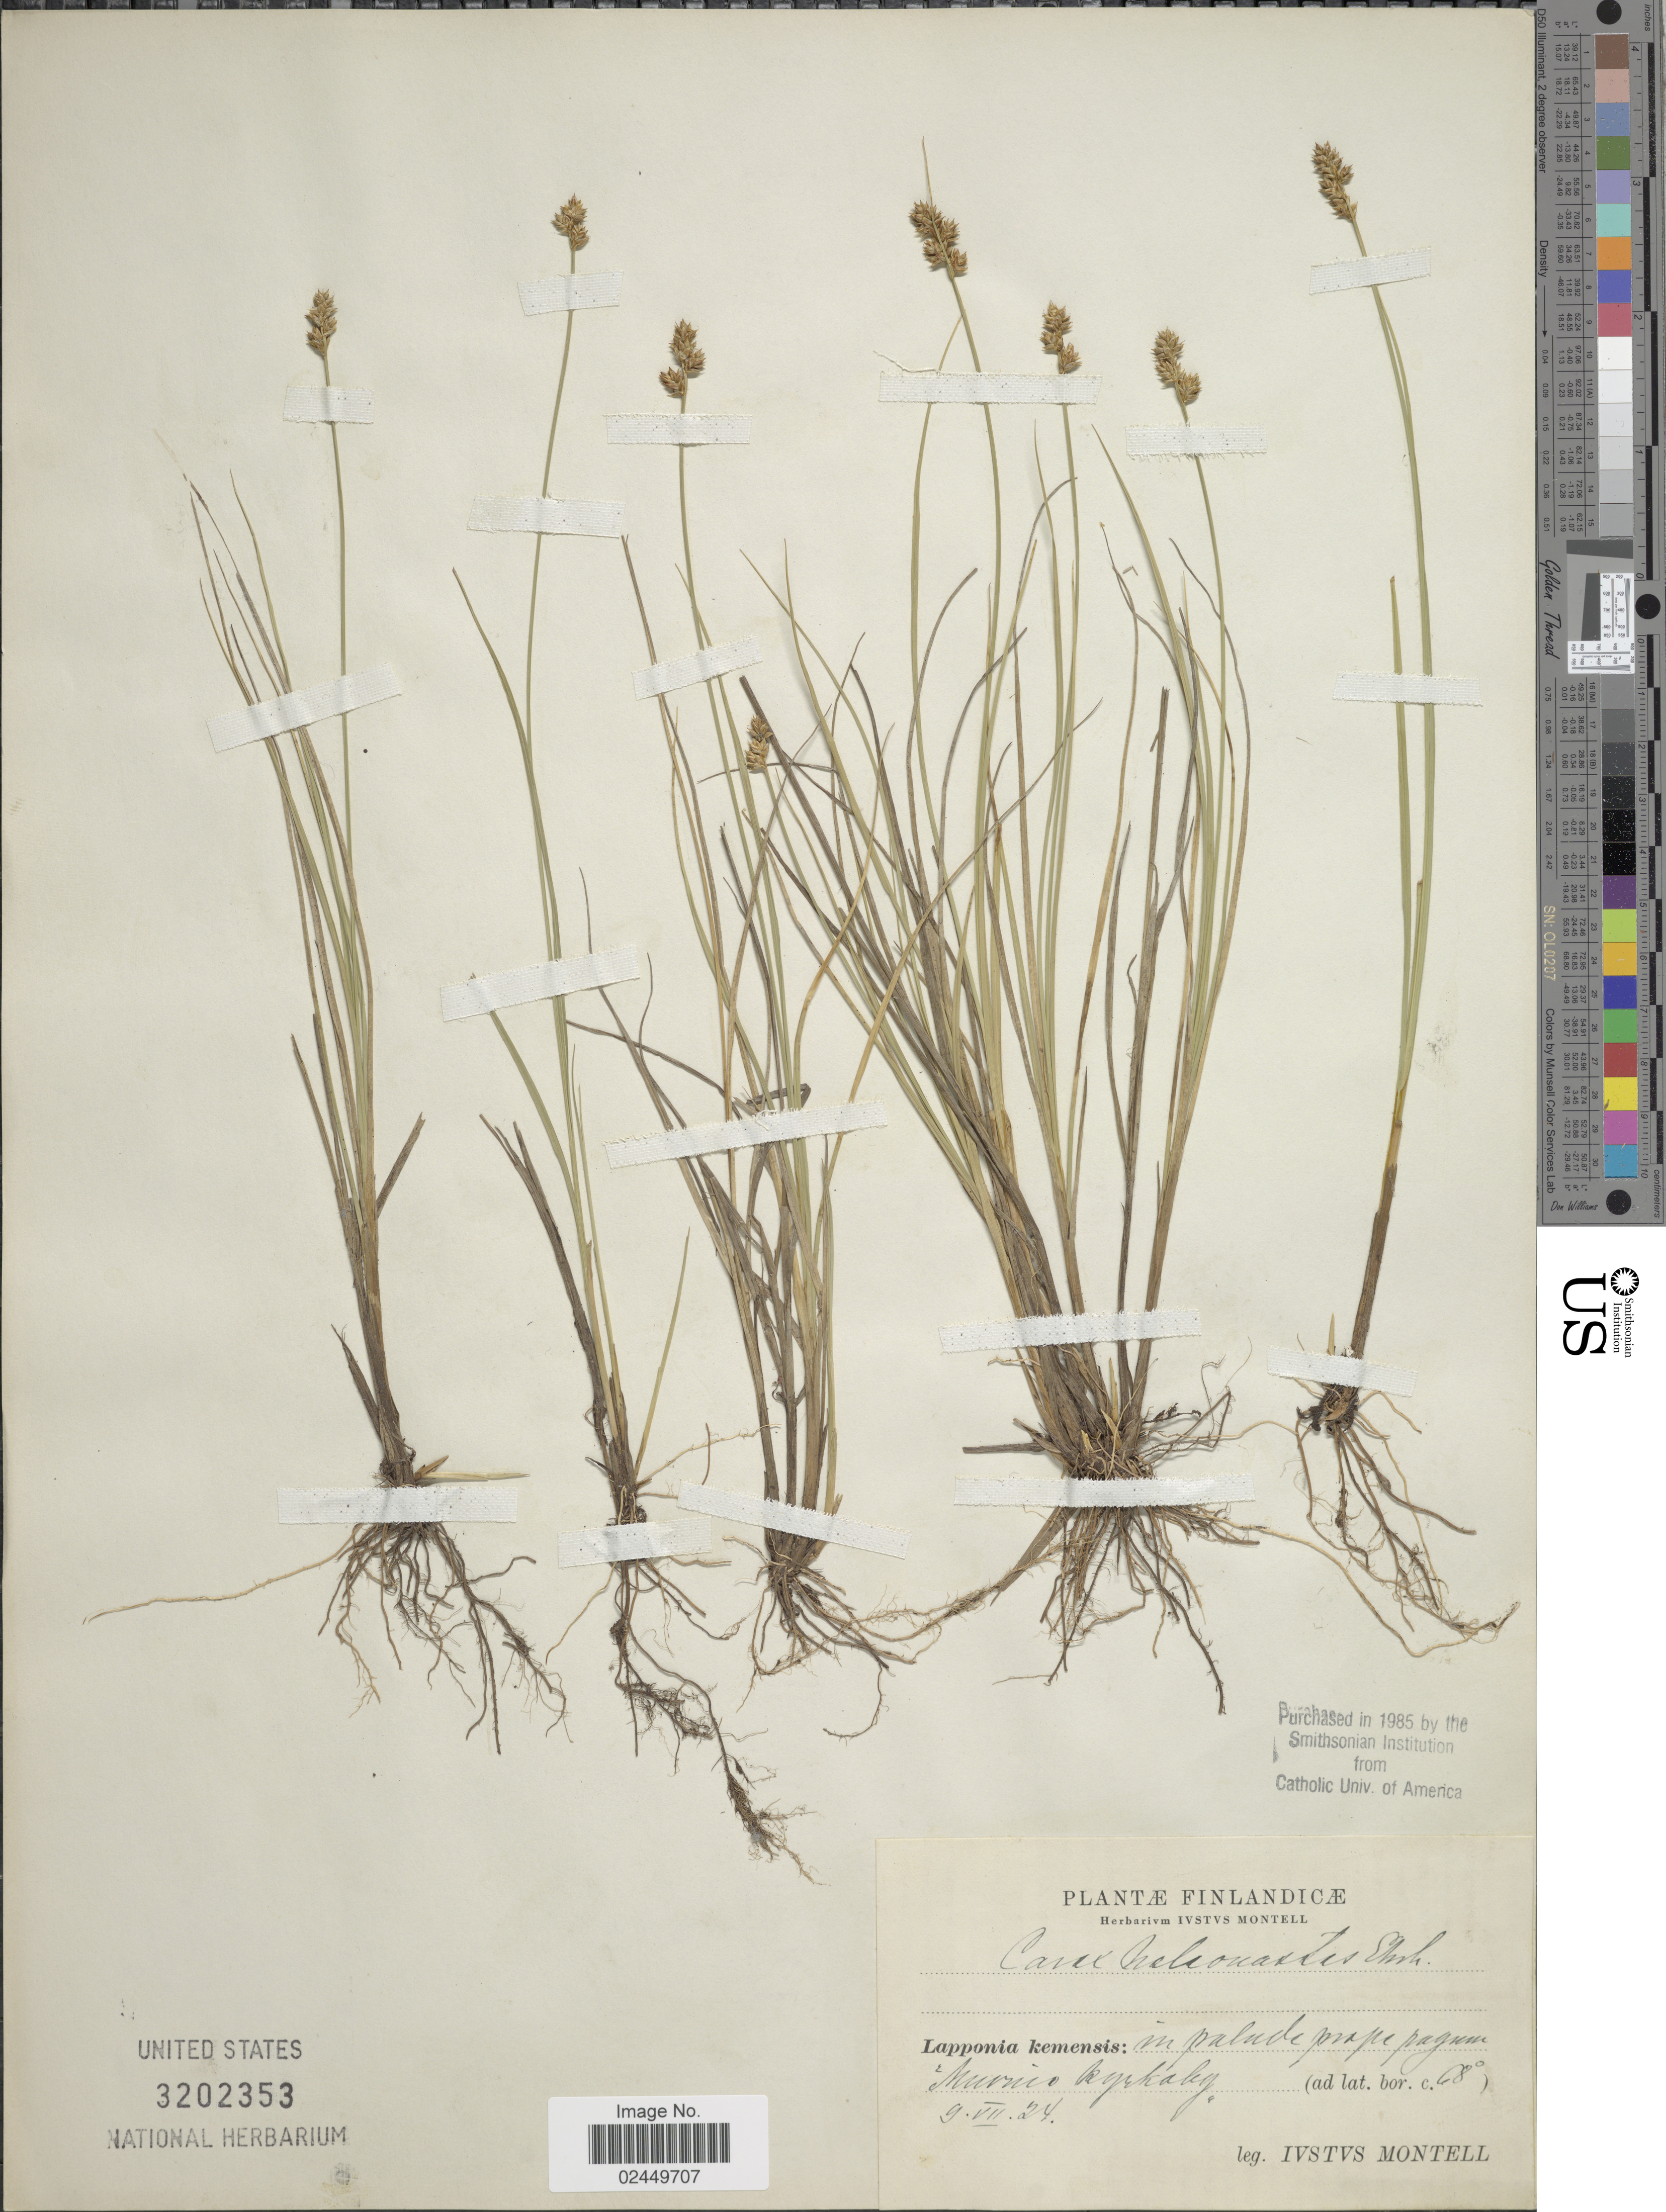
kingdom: Plantae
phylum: Tracheophyta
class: Liliopsida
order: Poales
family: Cyperaceae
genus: Carex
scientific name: Carex heleonastes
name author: Ehrh. ex L. f.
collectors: I. Montell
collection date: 1924-07-09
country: Finland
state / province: Lappi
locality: Tunturi-Lappi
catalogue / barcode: US 3202353